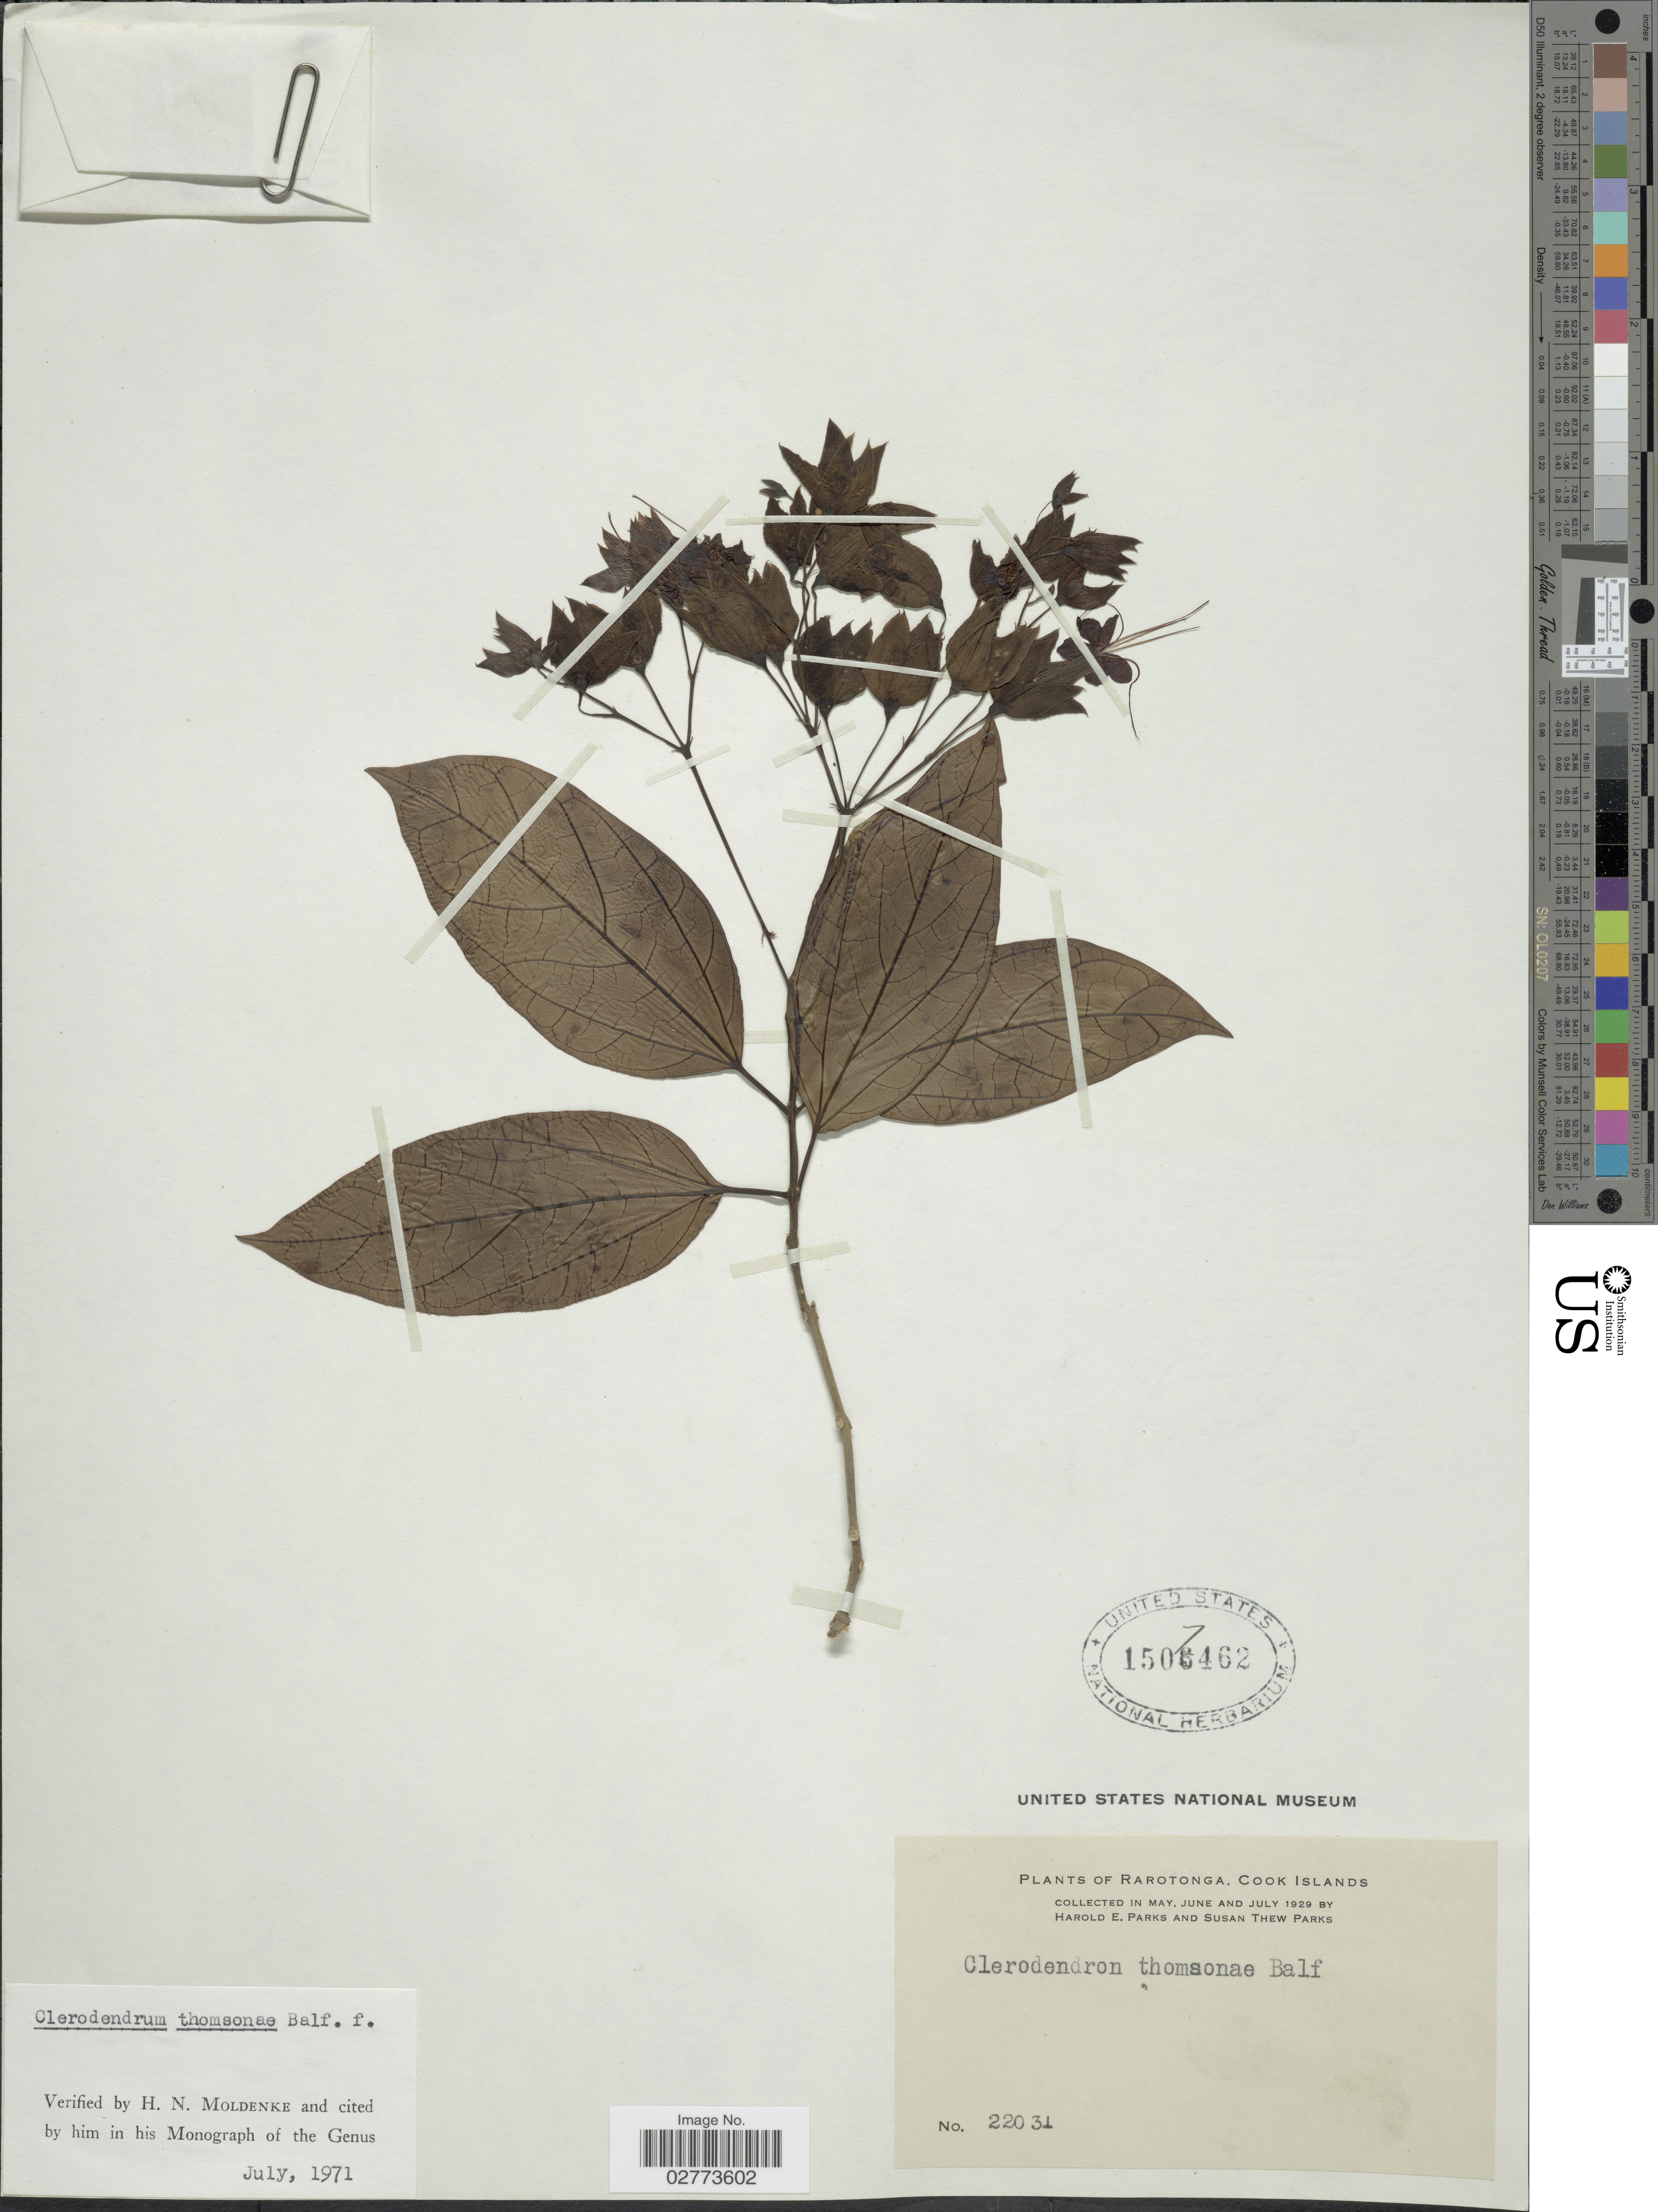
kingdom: Plantae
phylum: Tracheophyta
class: Magnoliopsida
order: Lamiales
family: Lamiaceae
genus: Clerodendrum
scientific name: Clerodendrum thomsoniae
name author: Balf.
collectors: H. E. Parks & S. Parks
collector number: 22031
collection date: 1929-05/1929-07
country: Cook Islands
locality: Rarotonga.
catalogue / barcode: US 1507462